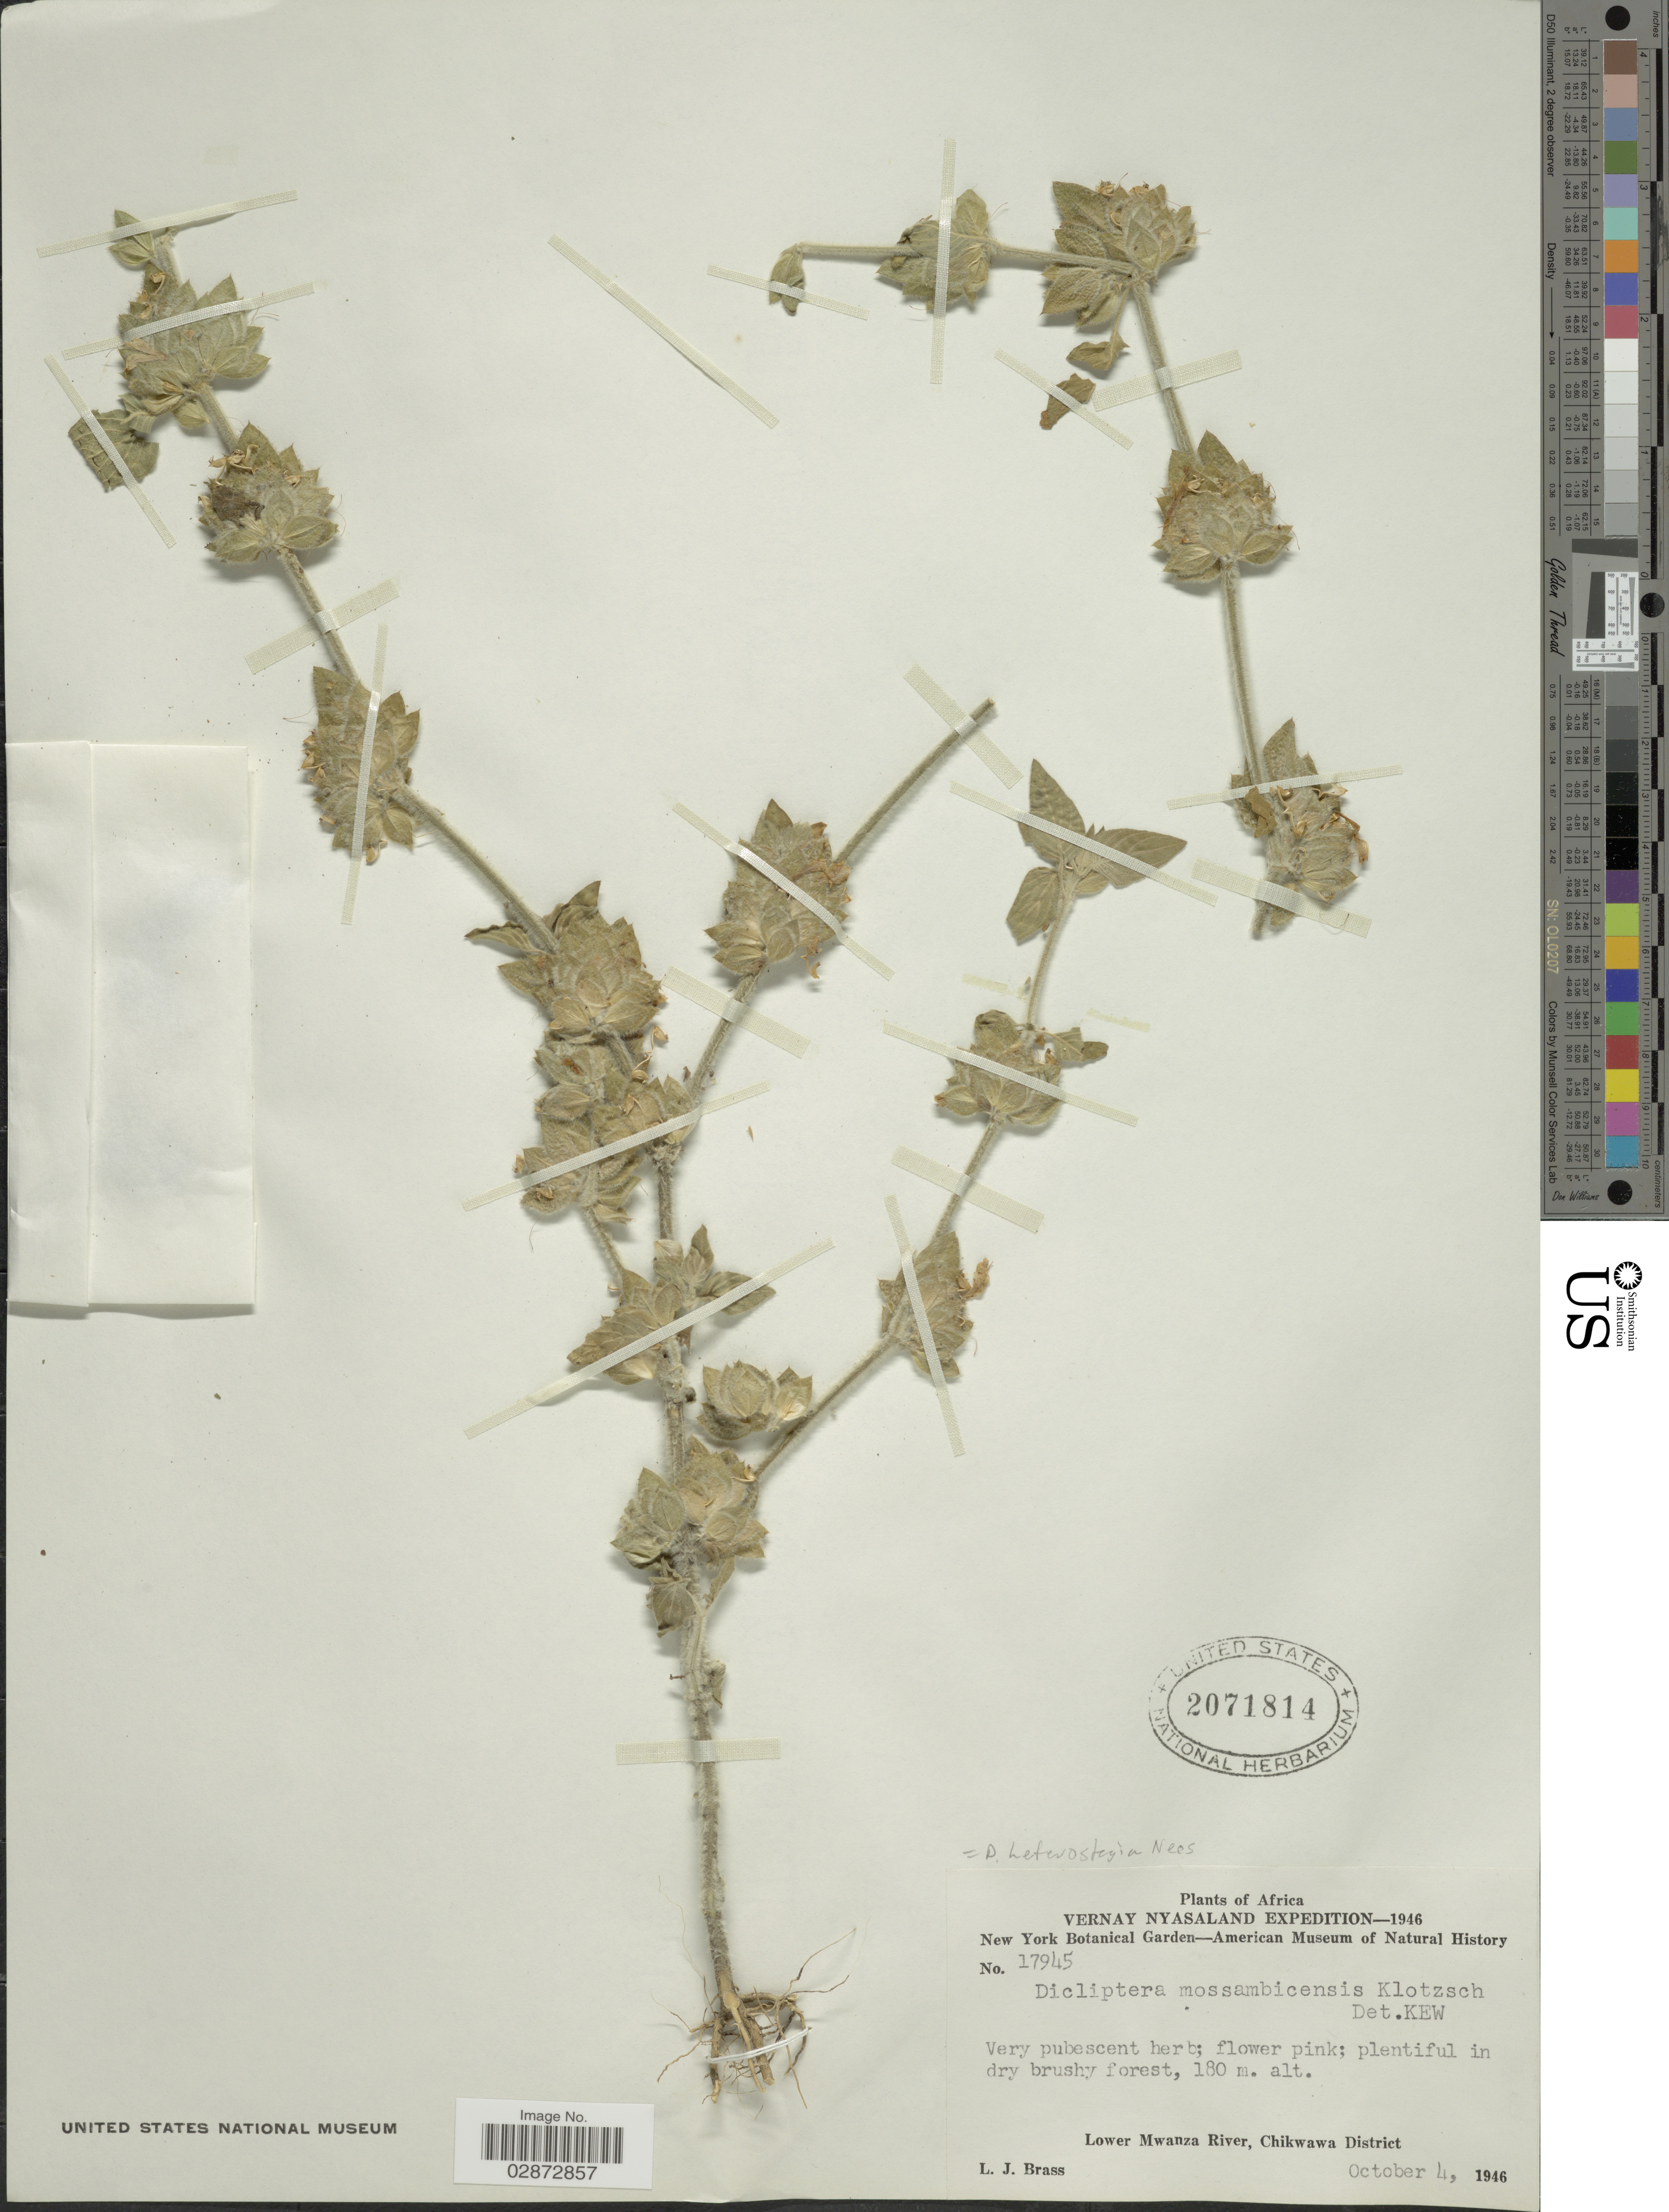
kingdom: Plantae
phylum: Tracheophyta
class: Magnoliopsida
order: Lamiales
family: Acanthaceae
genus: Dicliptera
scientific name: Dicliptera heterostegia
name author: C. Presl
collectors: L. J. Brass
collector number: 17945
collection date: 1946-10-04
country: Malawi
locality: Nyasaland, Lower Mwanza River, Chikwawa District.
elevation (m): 180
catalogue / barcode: US 2071814